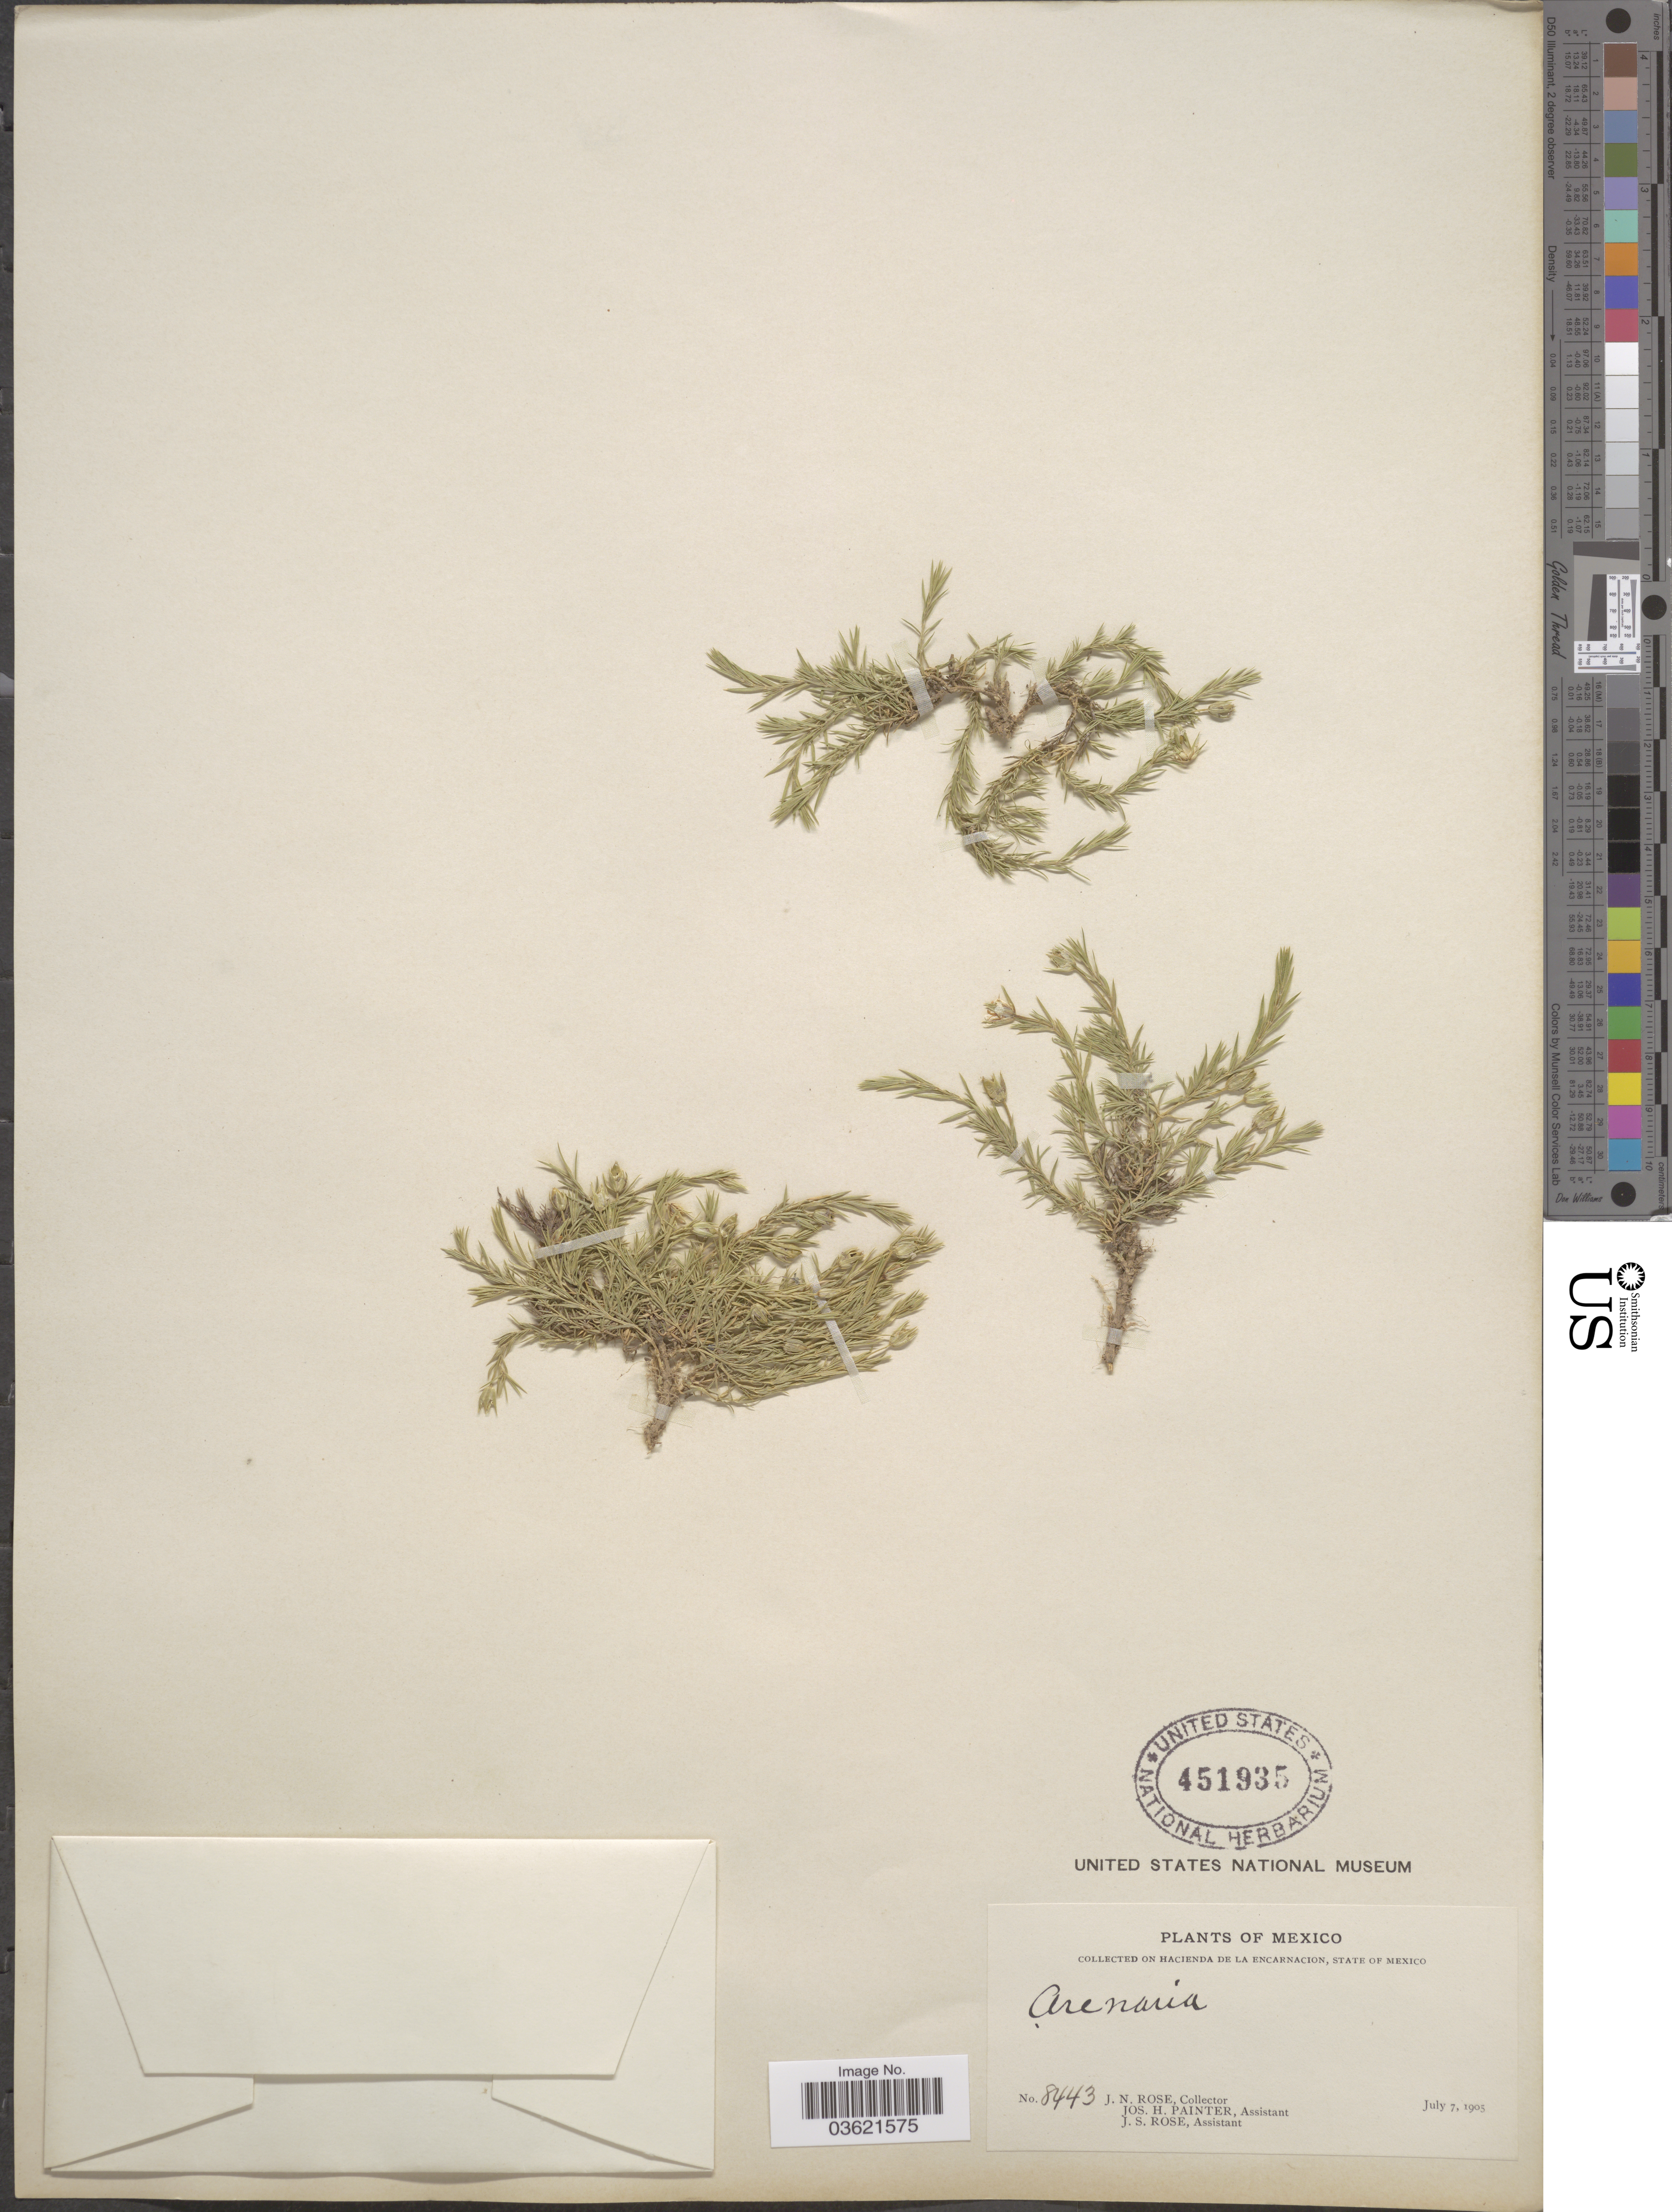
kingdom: Plantae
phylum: Tracheophyta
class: Magnoliopsida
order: Caryophyllales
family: Caryophyllaceae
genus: Arenaria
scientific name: Arenaria lycopodioides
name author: Willd. ex Schltdl.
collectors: J. N. Rose, J. H. Painter & J. S. Rose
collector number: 8443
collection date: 1905-07-07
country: Mexico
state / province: México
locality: On Hacienda de la Encarnacion.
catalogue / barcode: US 451935